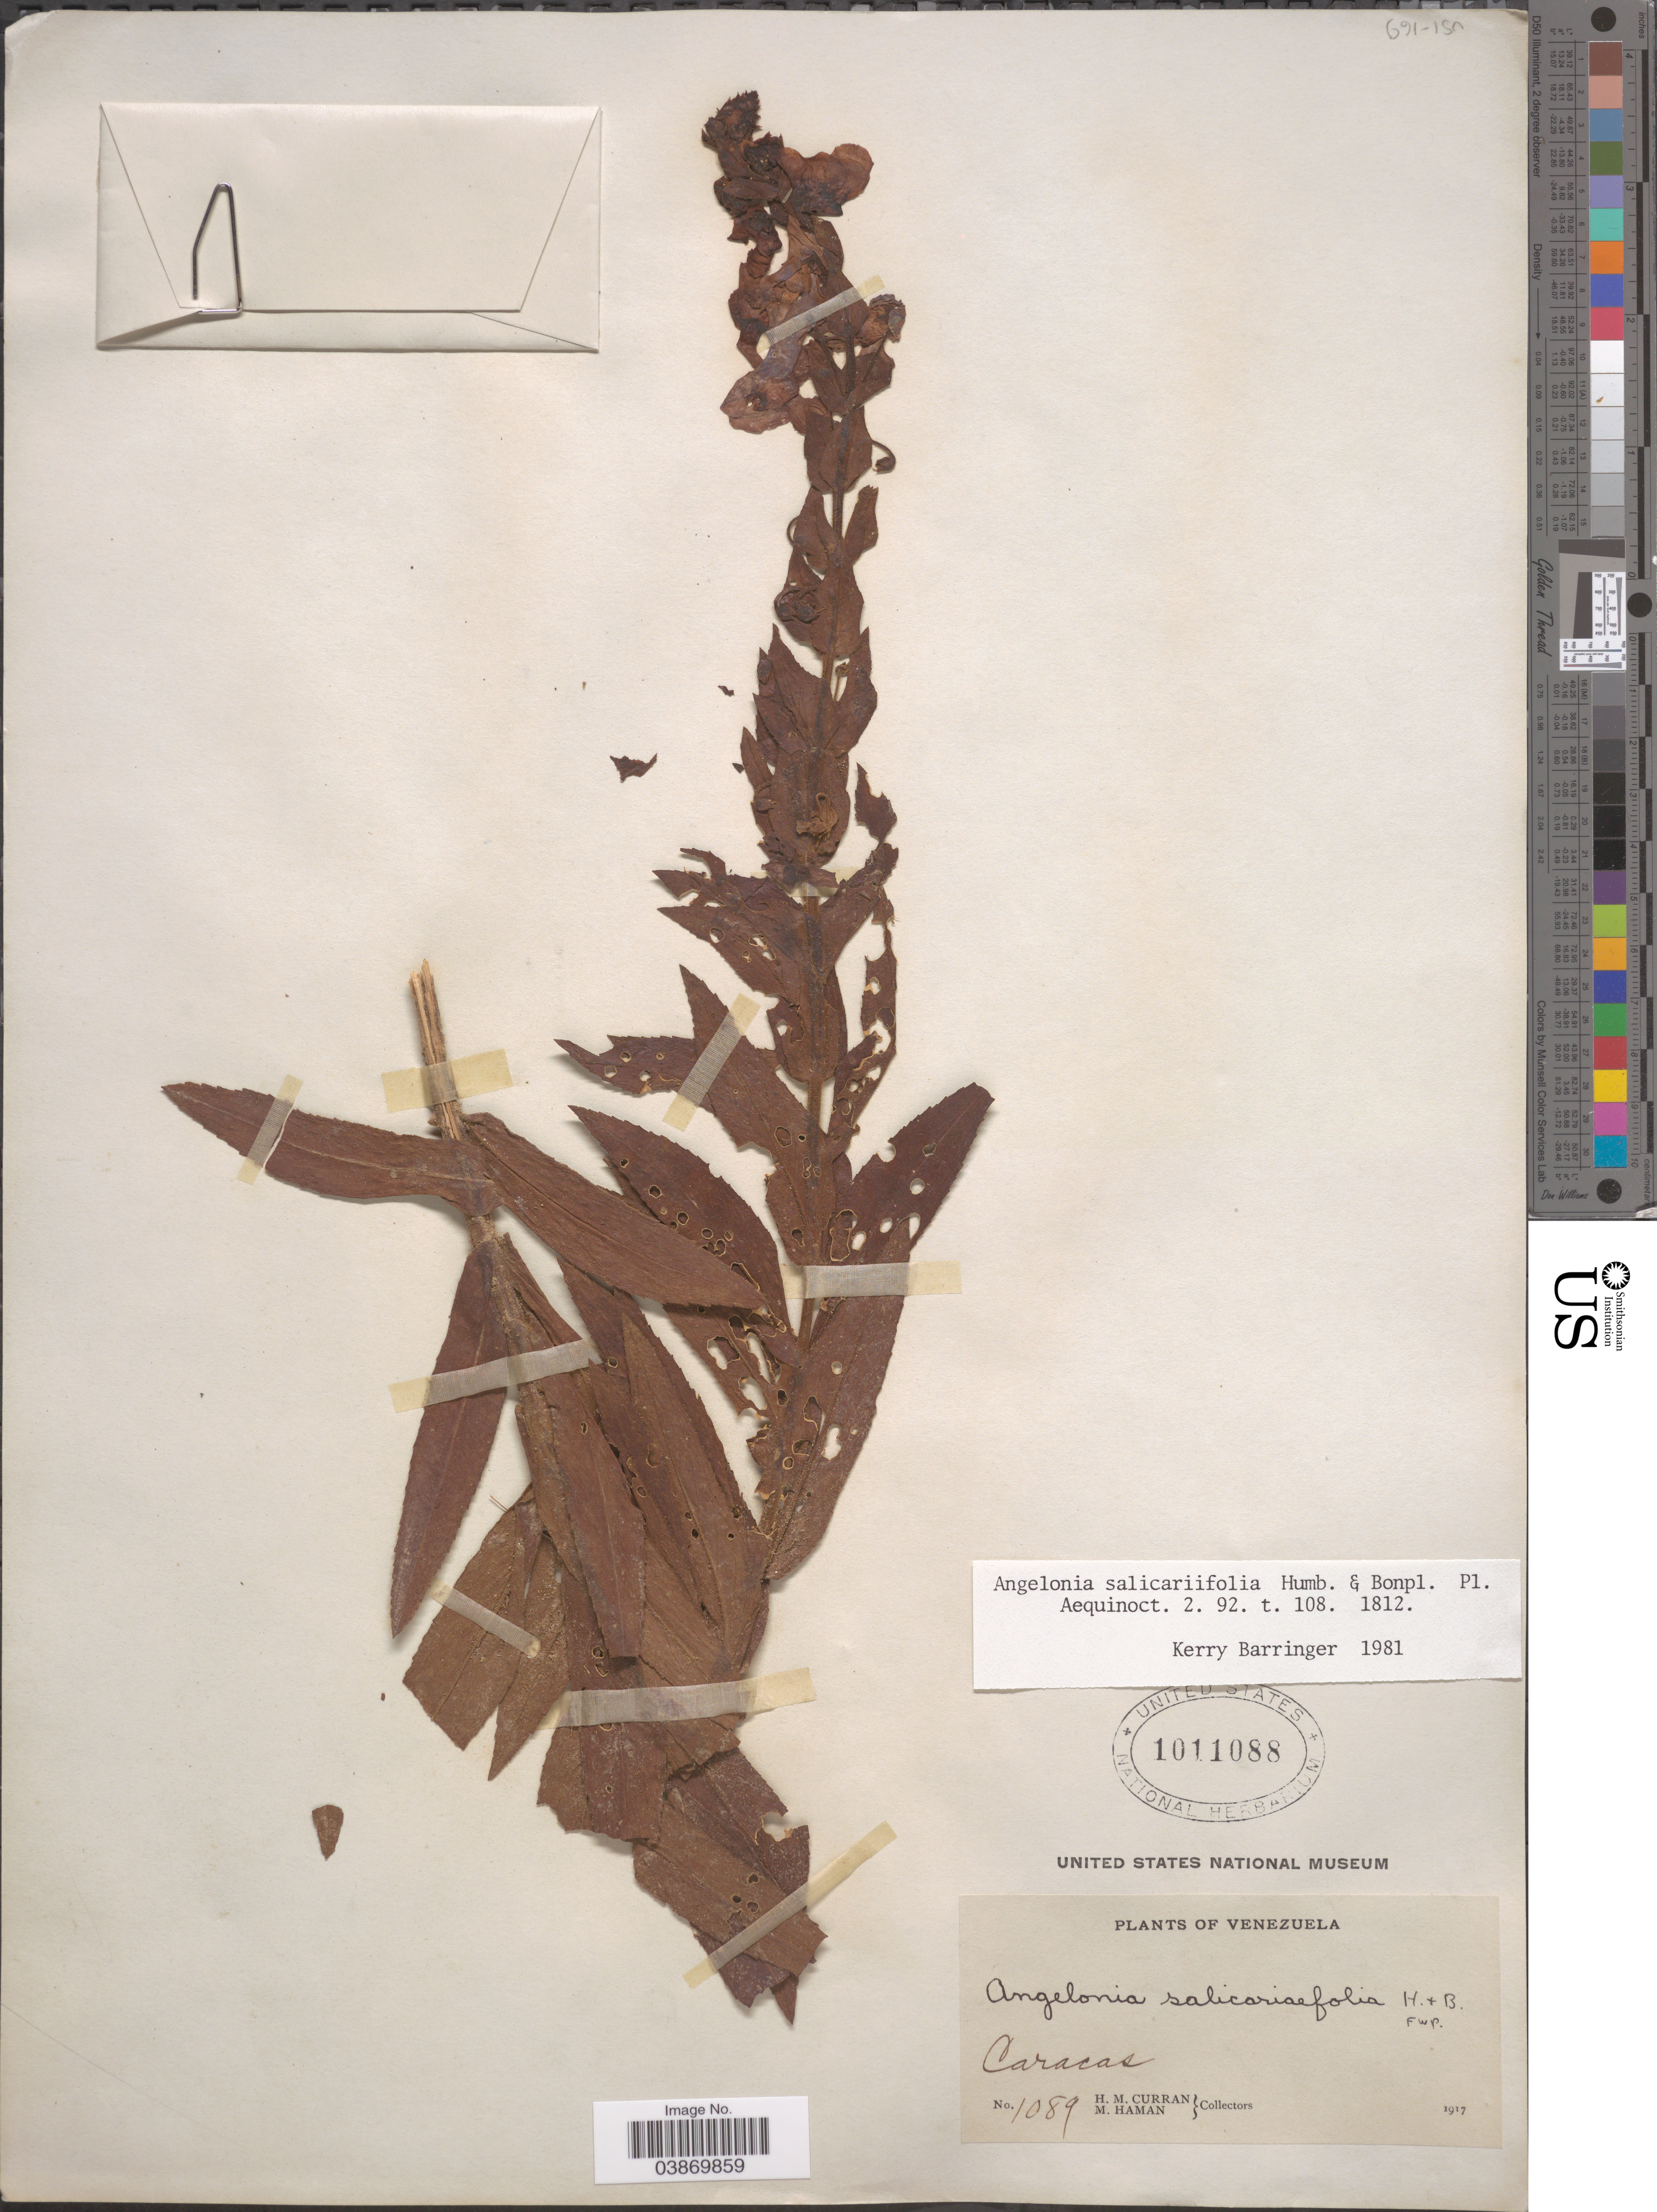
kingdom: Plantae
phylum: Tracheophyta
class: Magnoliopsida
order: Lamiales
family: Plantaginaceae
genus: Angelonia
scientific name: Angelonia salicariifolia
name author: Bonpl.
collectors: H. M. Curran & M. Haman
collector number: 1089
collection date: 1917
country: Venezuela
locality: Caracas.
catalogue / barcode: US 1011088